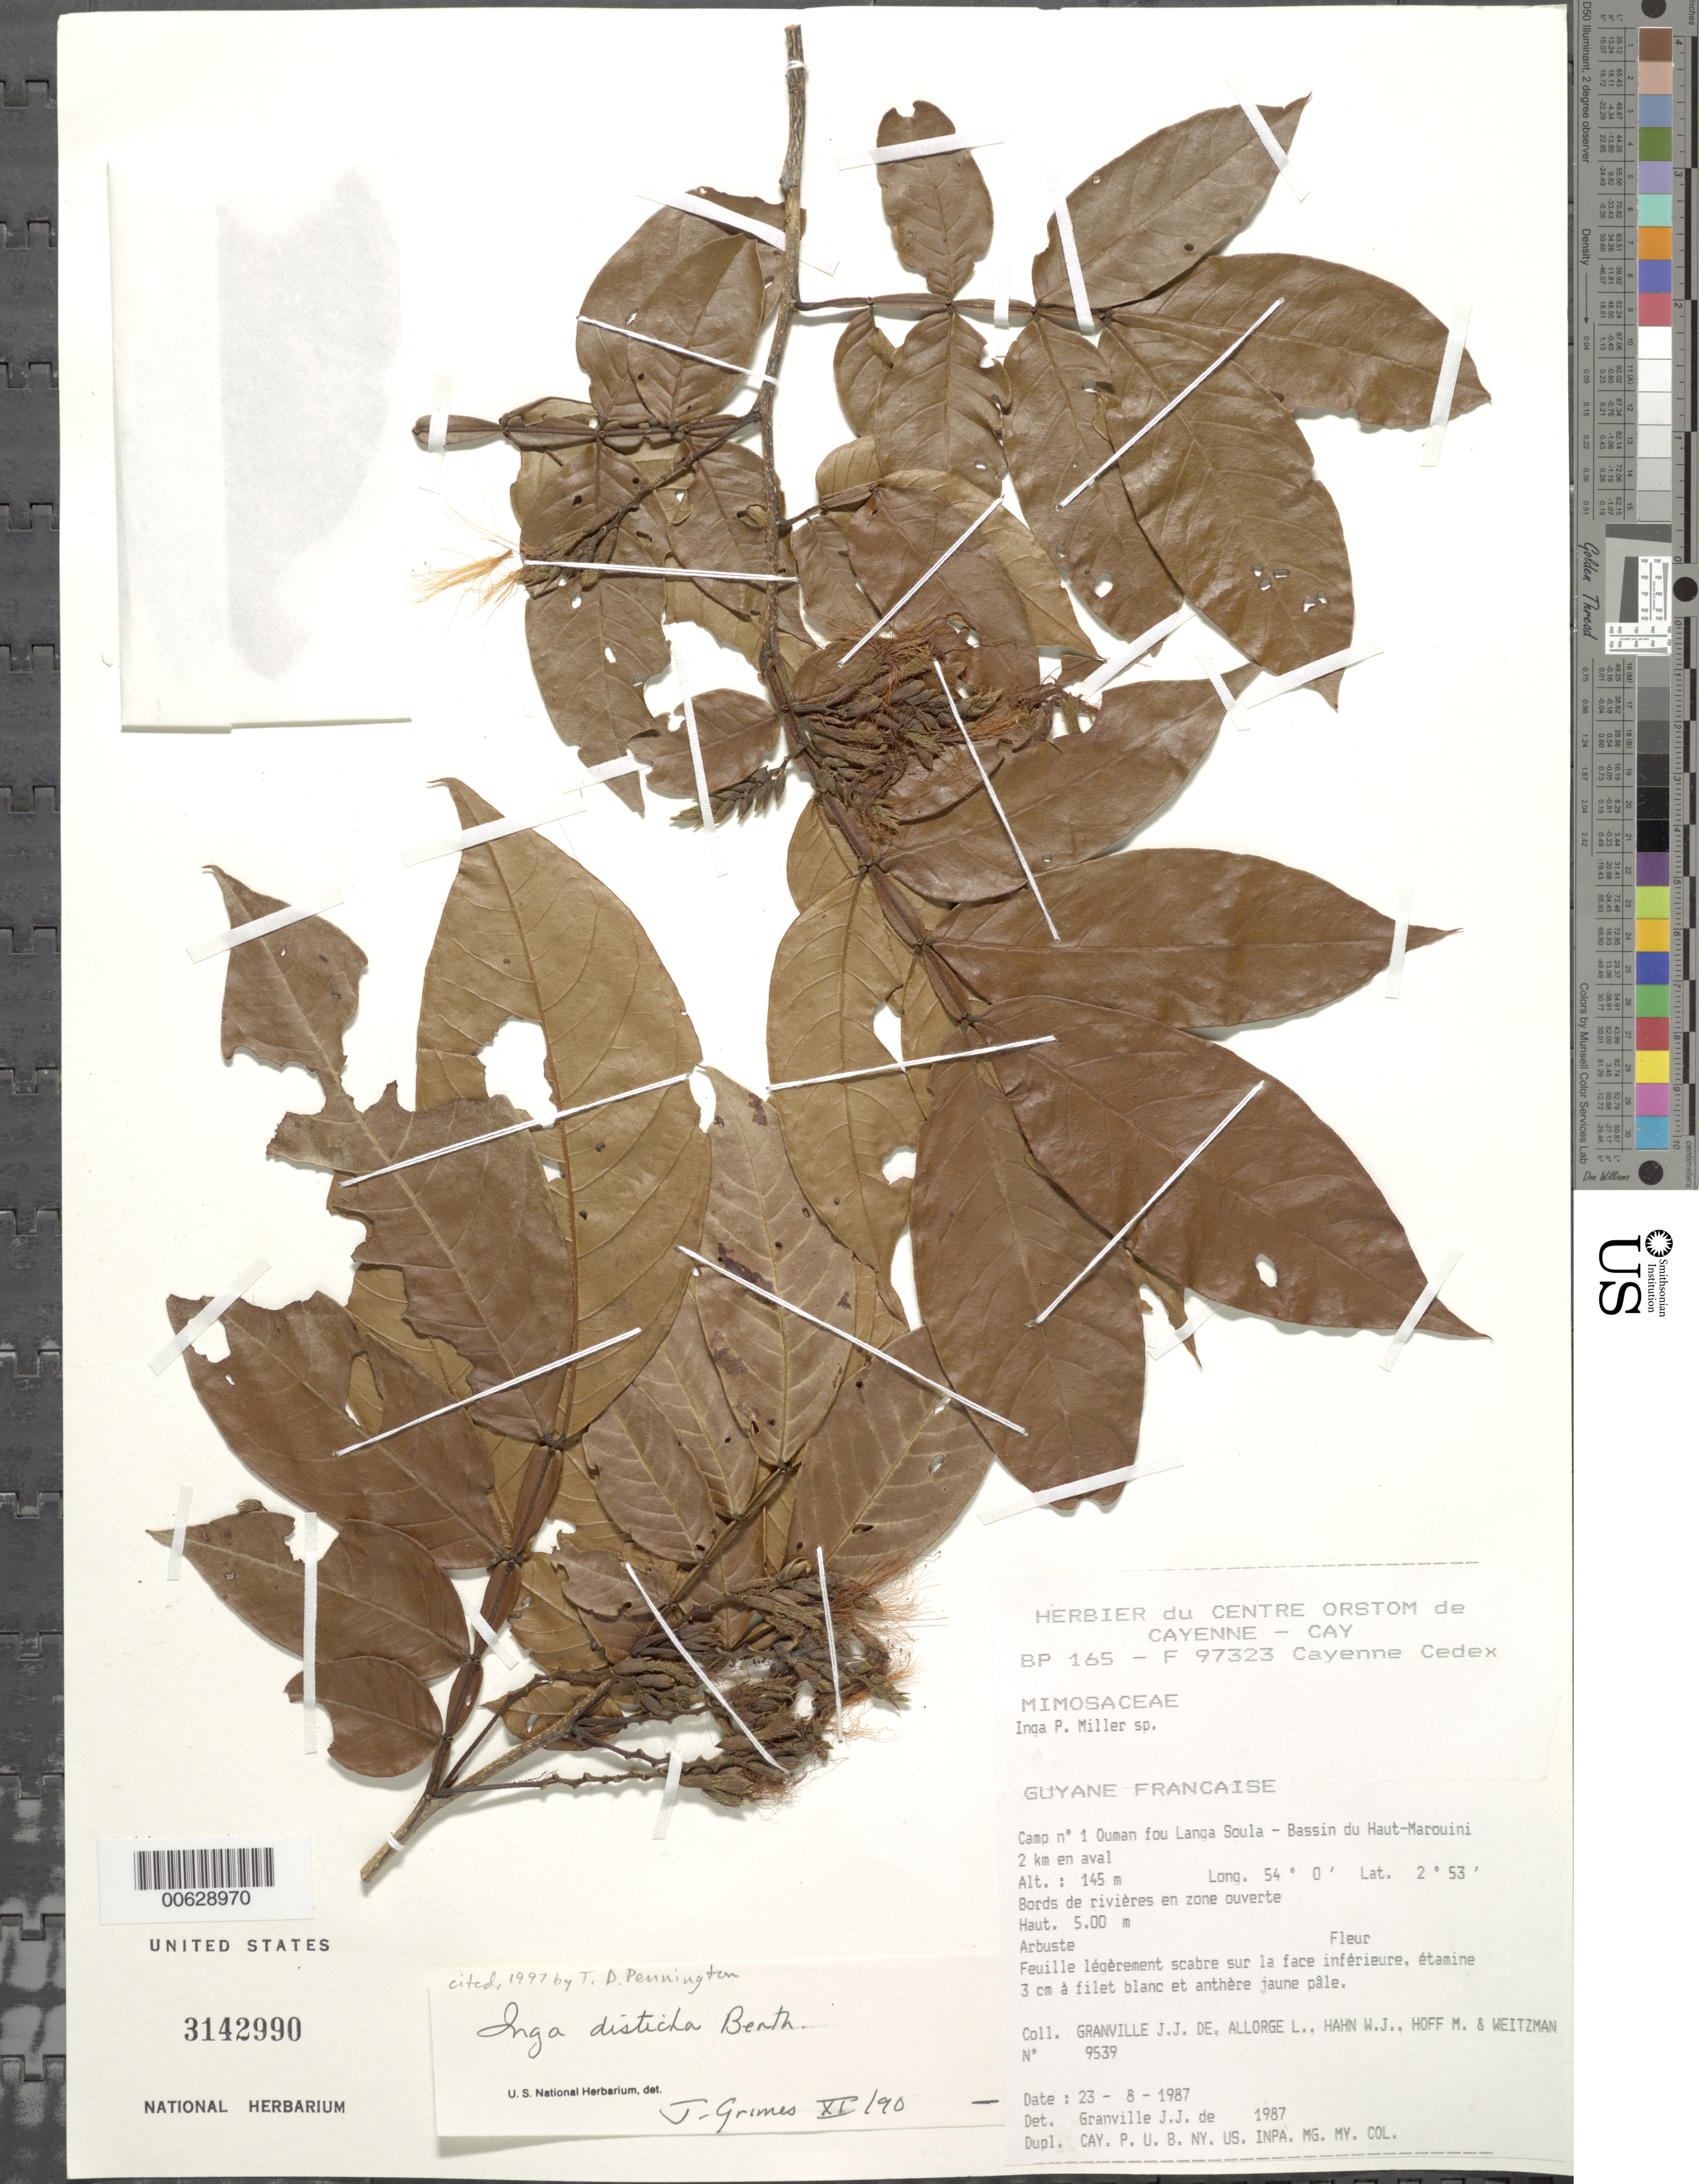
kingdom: Plantae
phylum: Tracheophyta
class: Magnoliopsida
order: Fabales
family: Fabaceae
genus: Inga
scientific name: Inga disticha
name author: Benth.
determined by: Grimes, J.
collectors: J.-J. de Granville, L. Allorge, W. J. Hahn & M. Hoff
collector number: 9539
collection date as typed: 23-Aug-87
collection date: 1987-08-23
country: French Guiana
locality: Ouman fou Langa Soula, Camp #1, Bassin du Haut-Marouini, 2 km en aval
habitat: Bords de rivières en zone ouverte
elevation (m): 145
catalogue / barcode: US 3142990